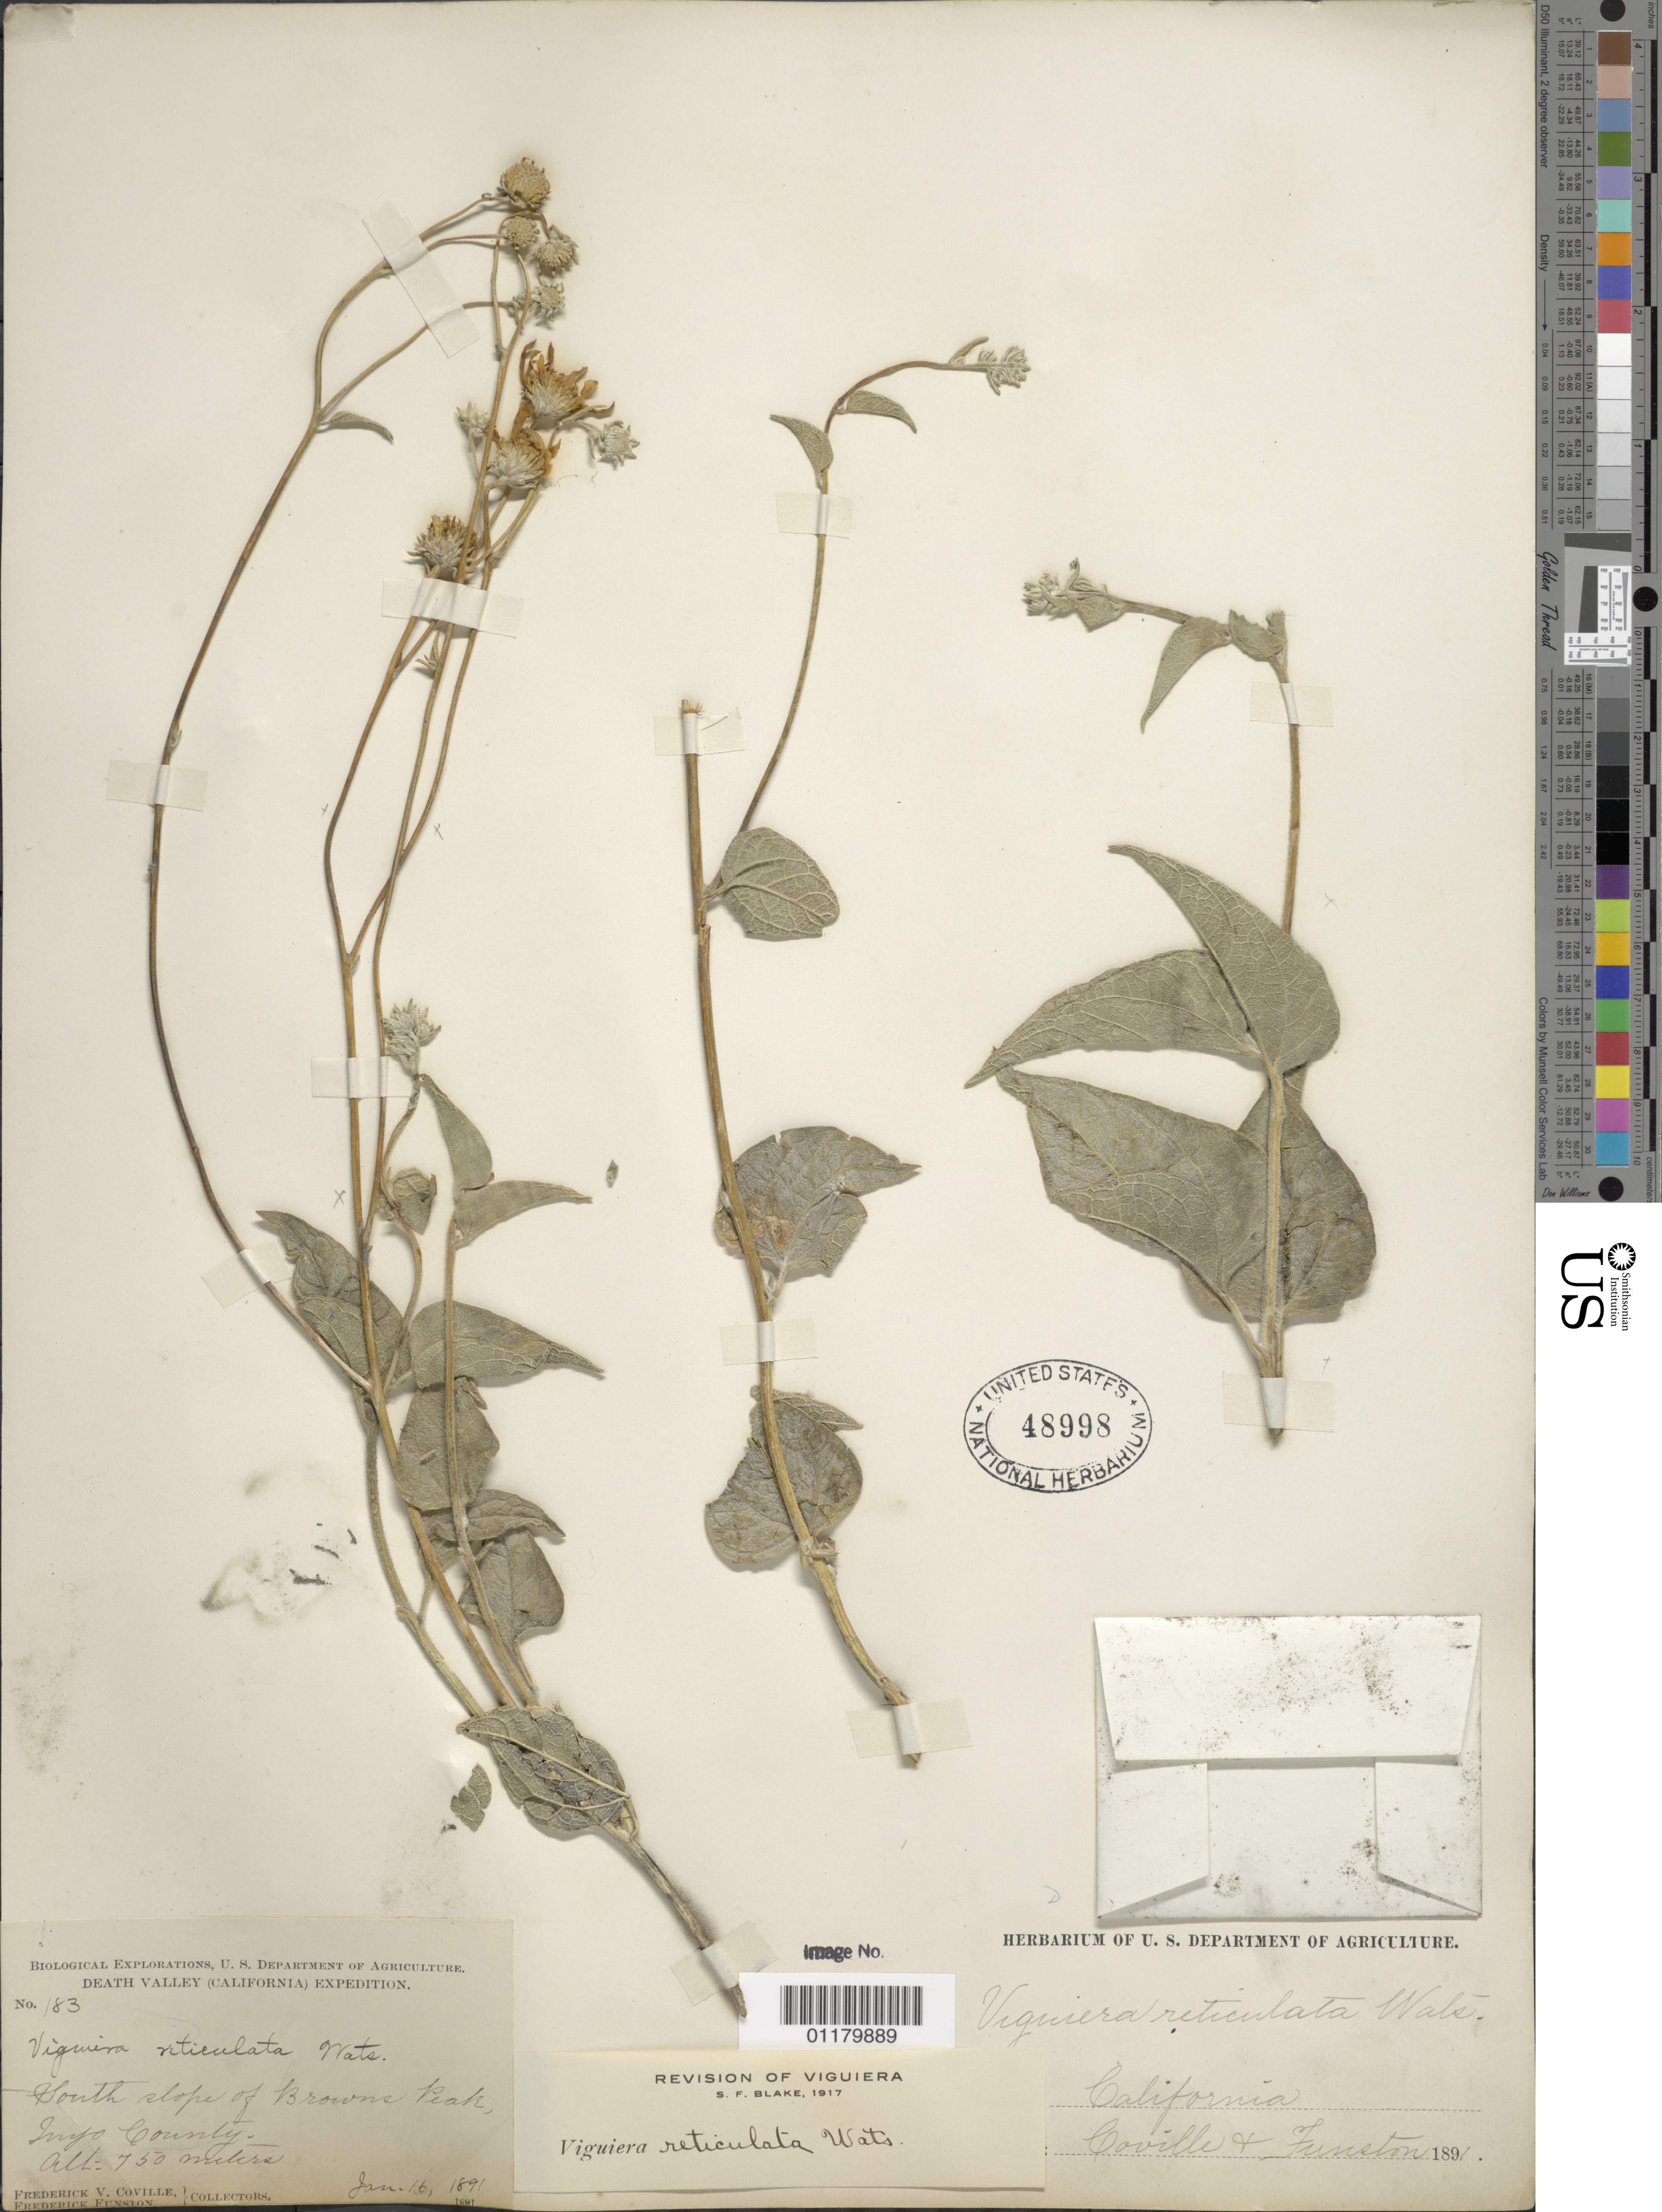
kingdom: Plantae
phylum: Tracheophyta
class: Magnoliopsida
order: Asterales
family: Asteraceae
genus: Viguiera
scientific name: Viguiera reticulata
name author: S. Watson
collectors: F. V. Coville & F. Funston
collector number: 183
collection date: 1891-01-16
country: United States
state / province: California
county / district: Inyo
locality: South slope of Browns Peak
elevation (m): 750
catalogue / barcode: US 48998